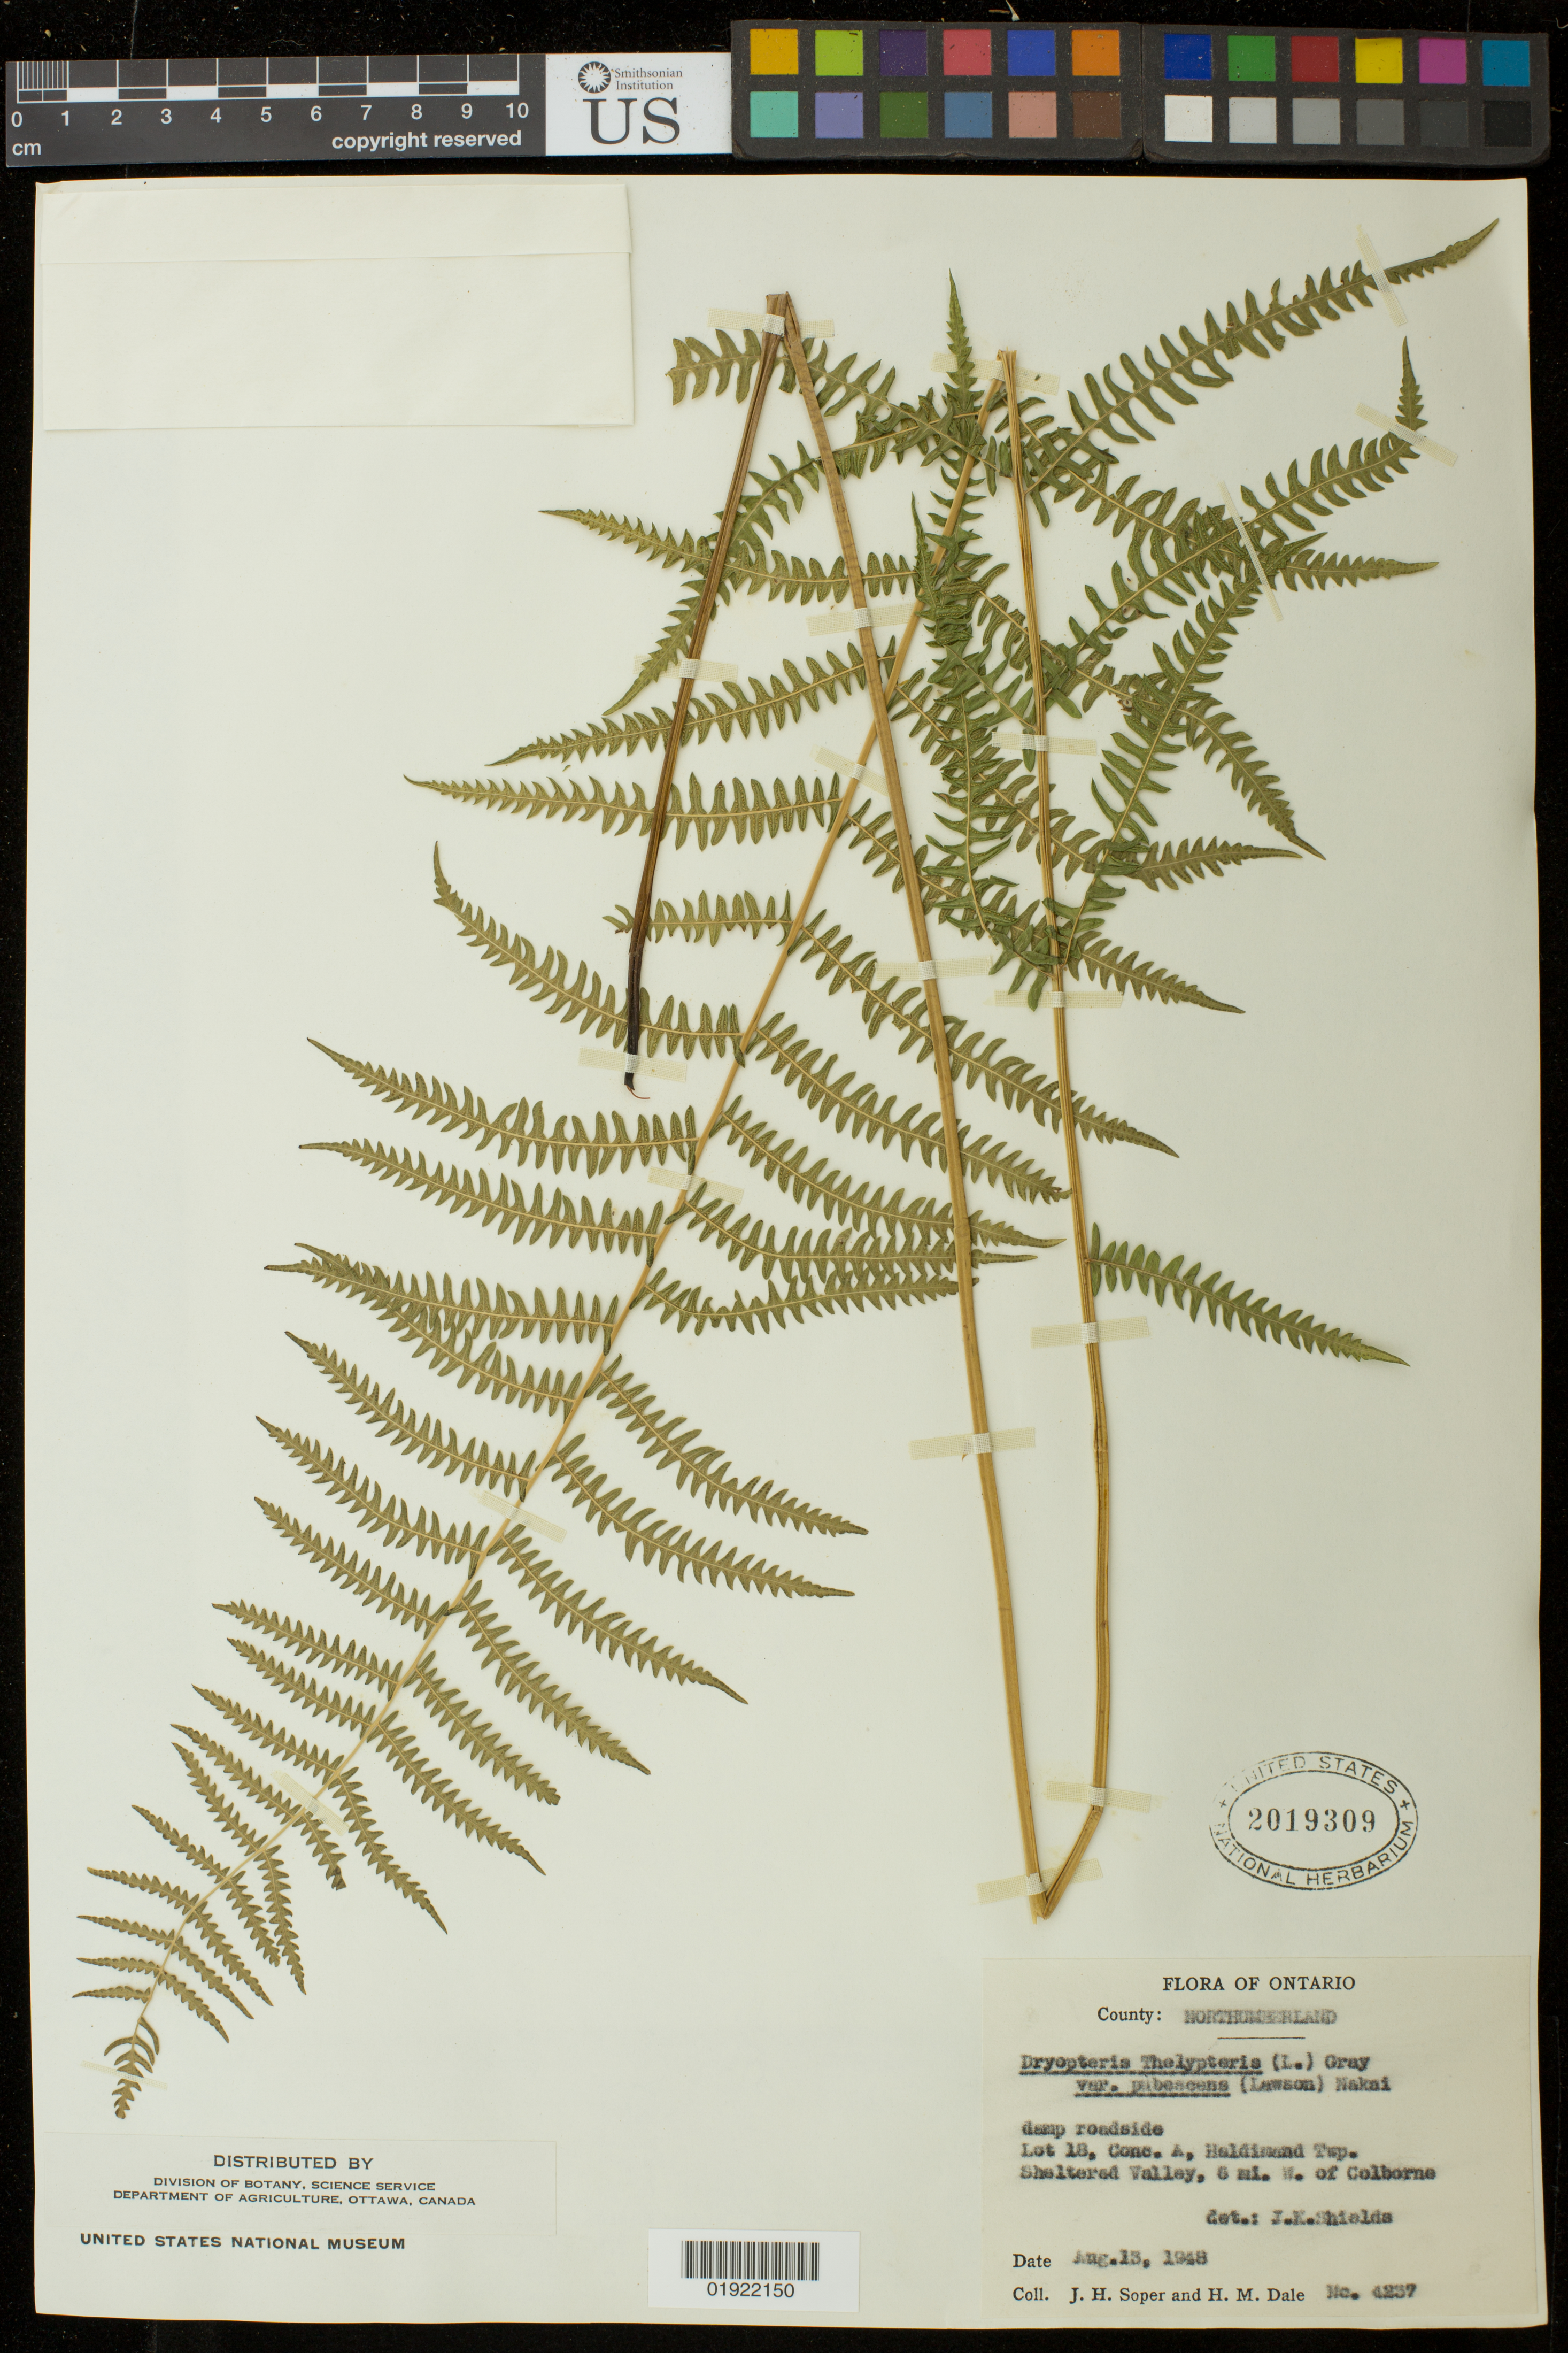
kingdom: Plantae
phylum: Tracheophyta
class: Polypodiopsida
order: Polypodiales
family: Thelypteridaceae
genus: Thelypteris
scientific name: Thelypteris palustris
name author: (Salisb.) Schott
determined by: Schott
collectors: J. H. Soper & H. M. Dale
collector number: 4257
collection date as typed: Aug. 15, 1948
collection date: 1948-08-15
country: Canada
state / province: Ontario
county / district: Northumberland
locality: damp roadside, Lot 18, Cons. A, Haldinand(?) Tup. Sheltered Valley, 5 mi. w. of Colborne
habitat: damp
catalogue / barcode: US 2019309